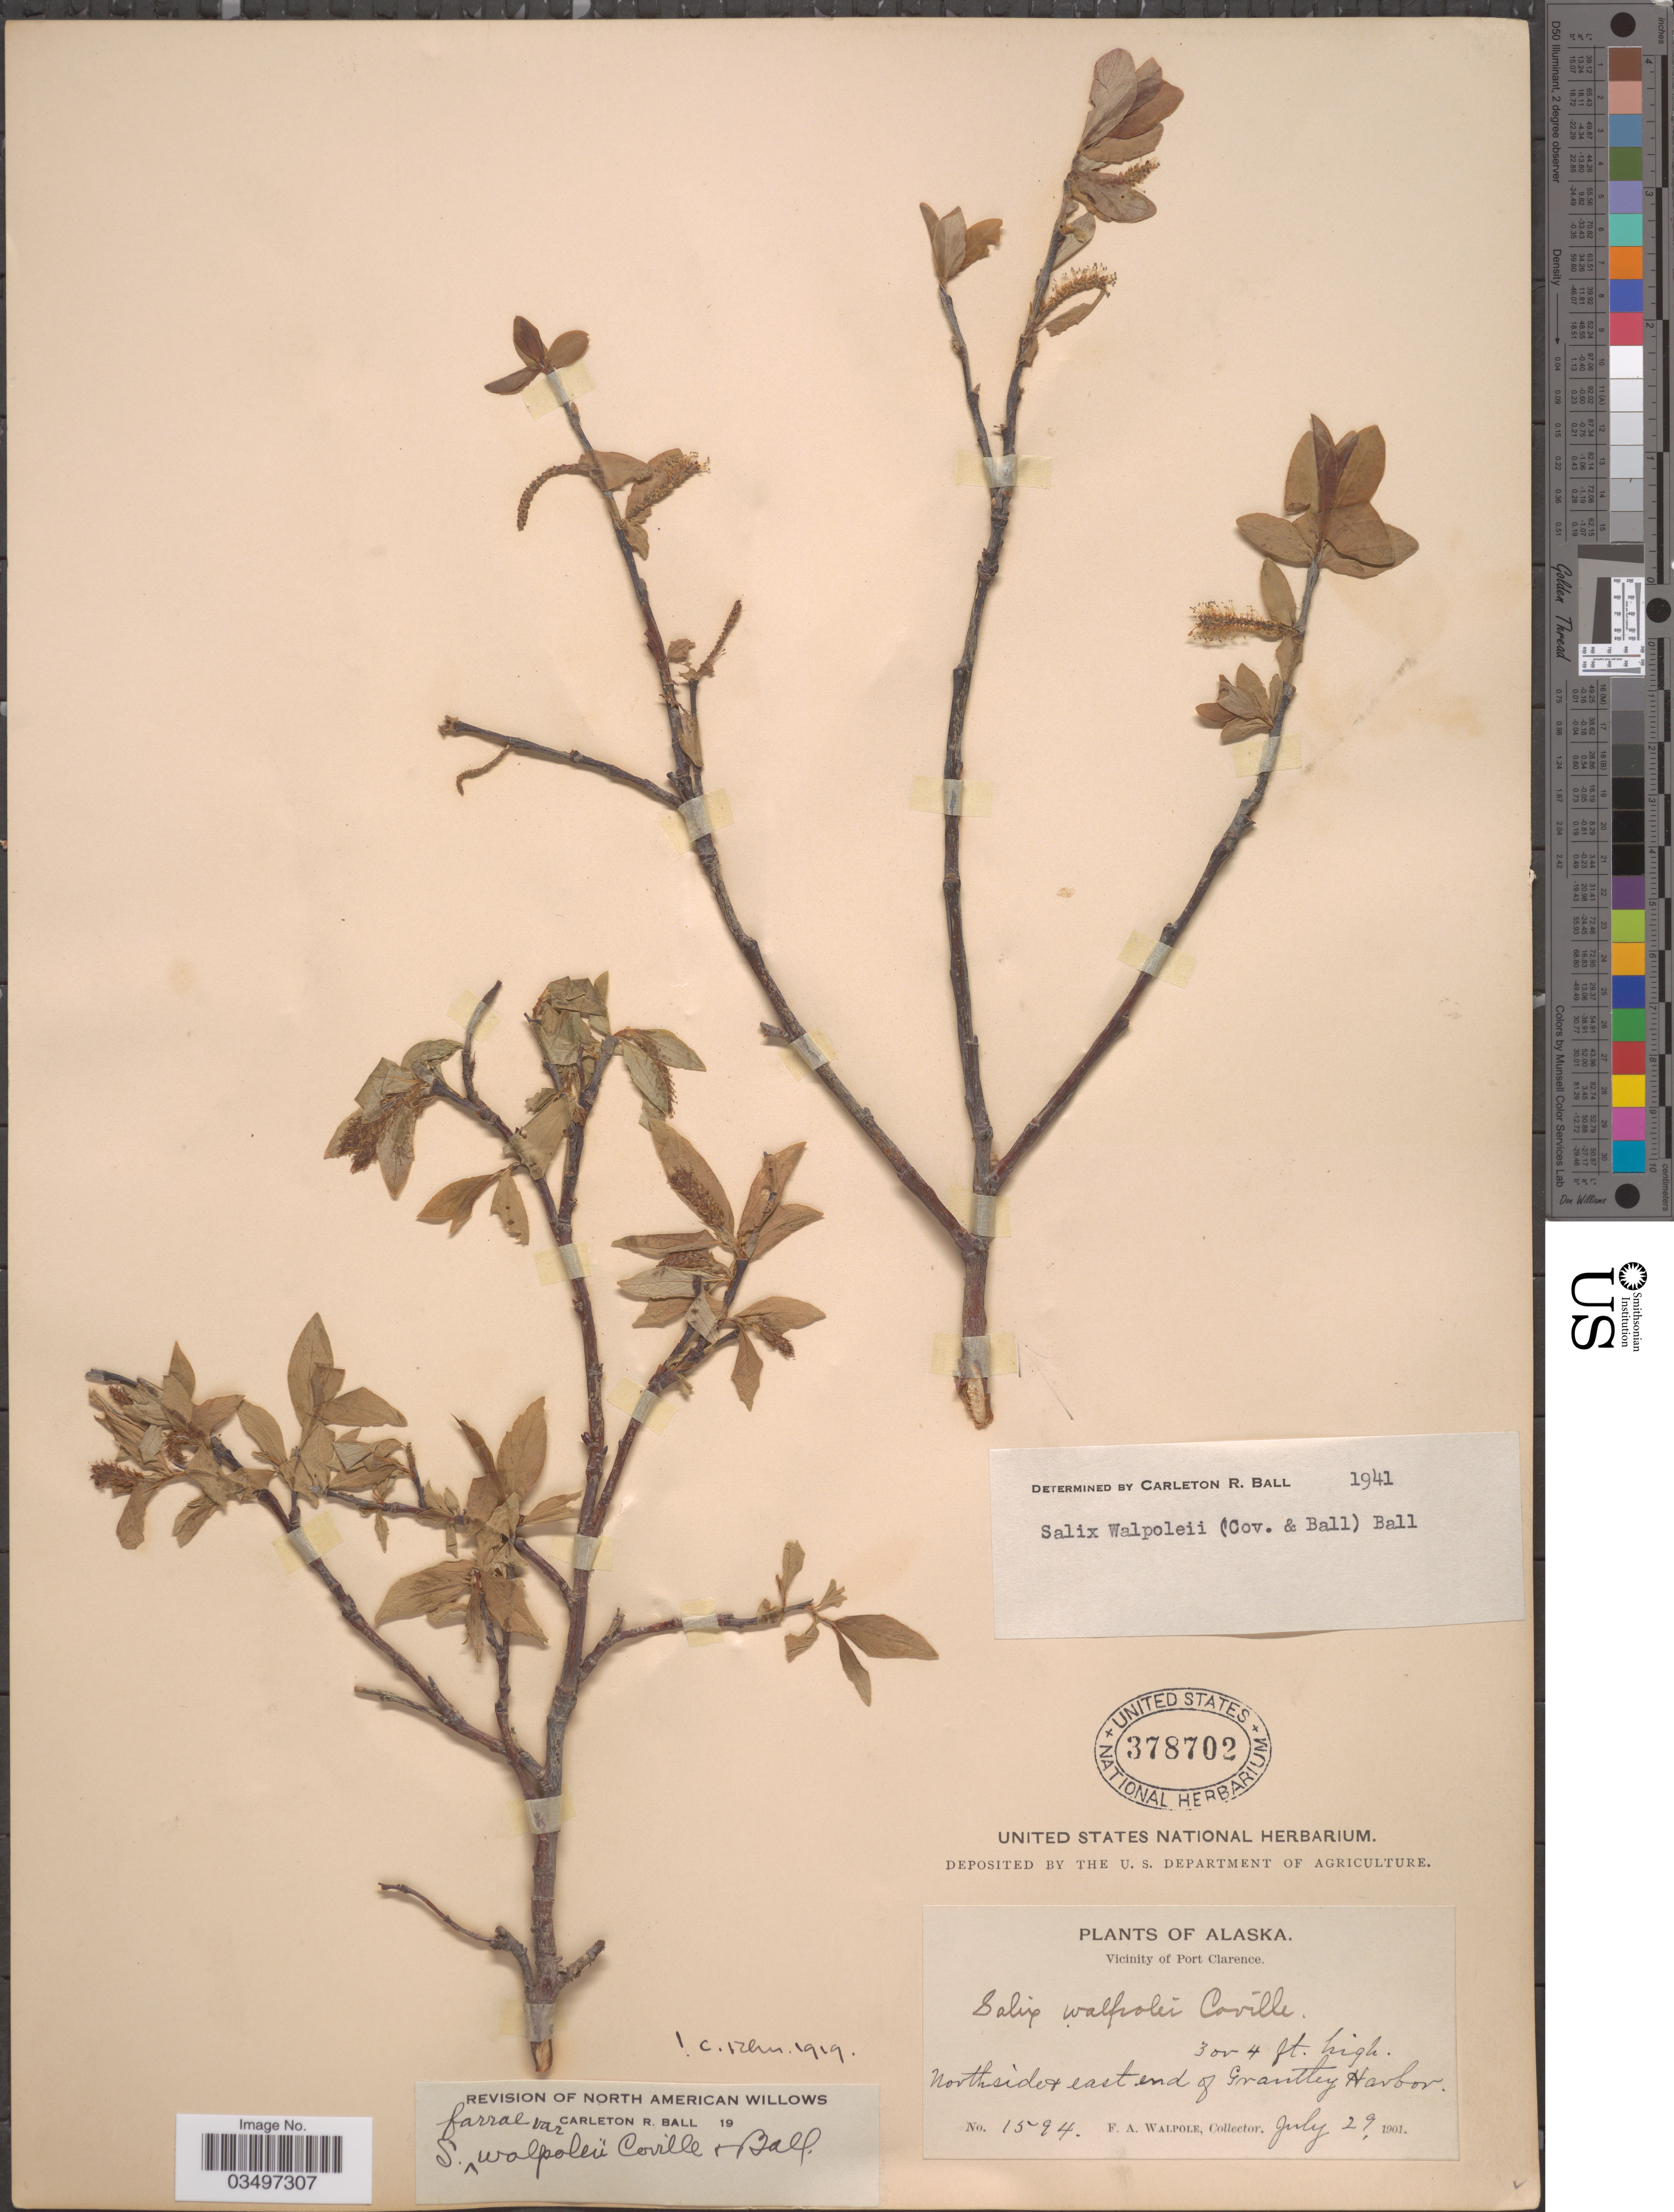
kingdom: Plantae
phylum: Tracheophyta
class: Magnoliopsida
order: Malpighiales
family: Salicaceae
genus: Salix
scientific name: Salix farrae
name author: C.R. Ball in Standl.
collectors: F. Walpole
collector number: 1594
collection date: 1901-07-29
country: United States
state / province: Alaska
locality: Vicinity of Port Clarence. Northside & east end of Grantley Harbor.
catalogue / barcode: US 378702